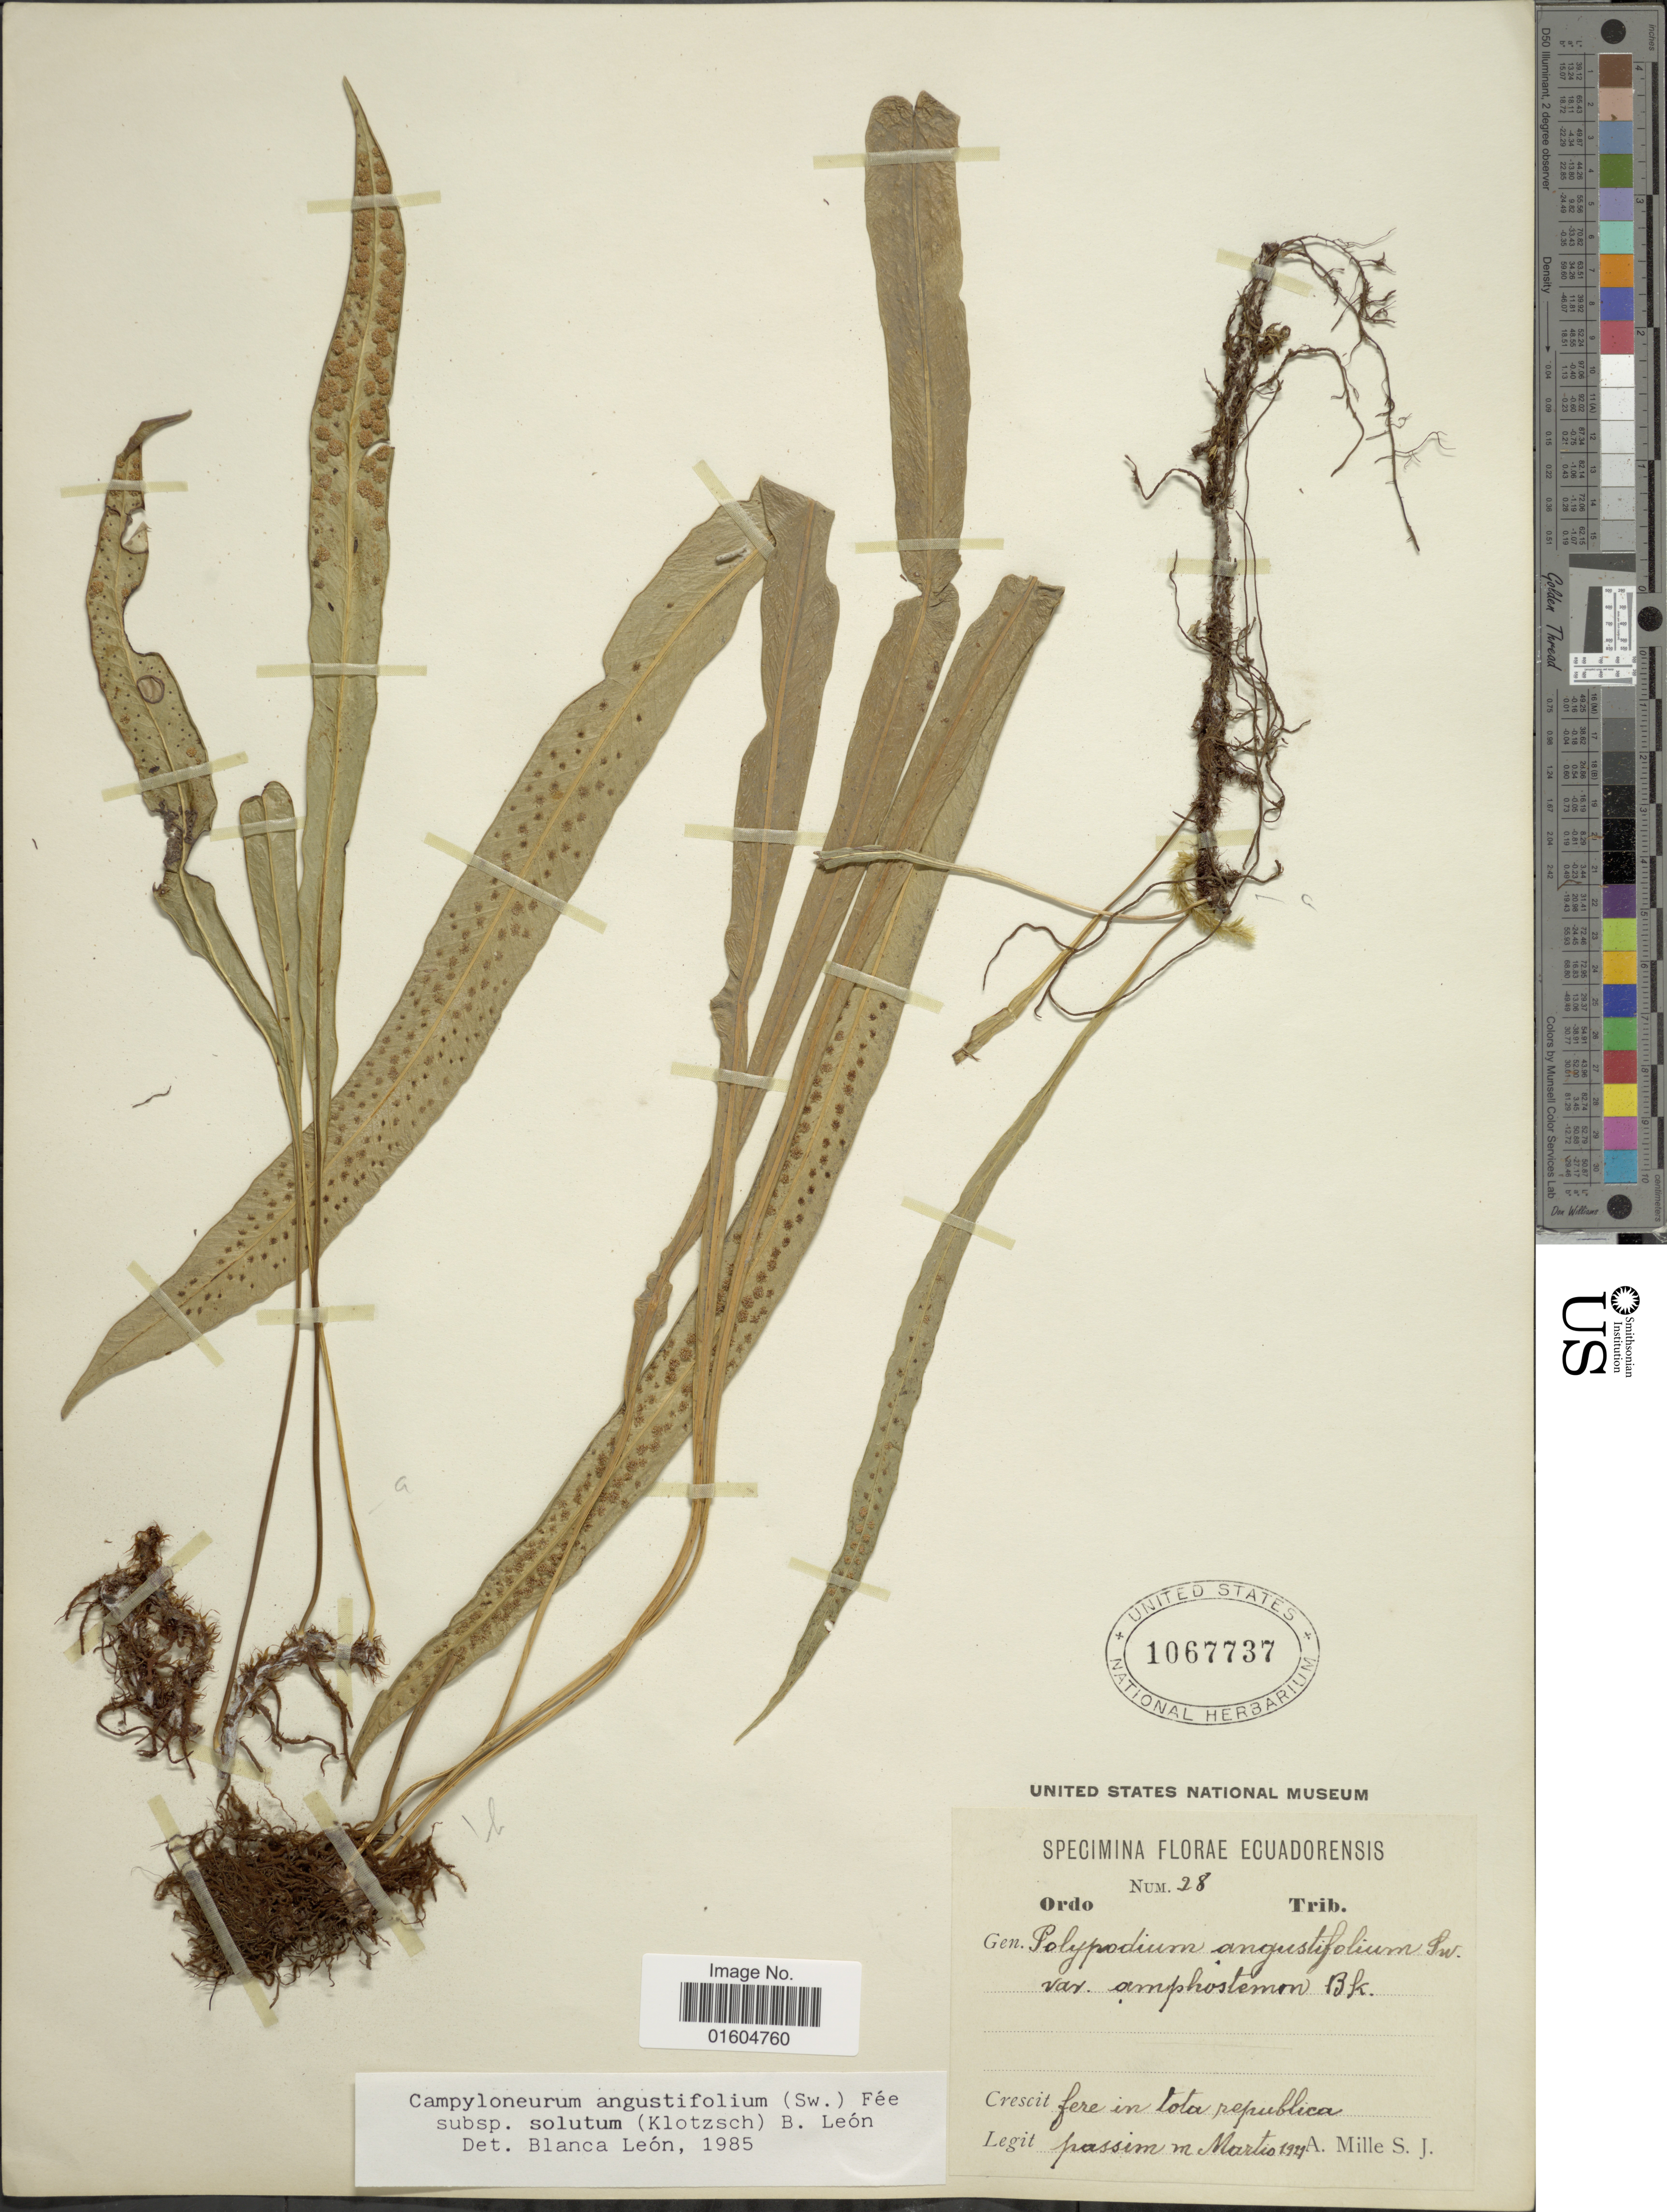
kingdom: Plantae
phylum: Tracheophyta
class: Polypodiopsida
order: Polypodiales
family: Polypodiaceae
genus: Campyloneurum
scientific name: Campyloneurum remotifolium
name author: (Hieron.) Lellinger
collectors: A. Mille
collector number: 28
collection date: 1929-03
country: Ecuador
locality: Ecuadorensis. Fere in lita republica.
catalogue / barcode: US 1067737